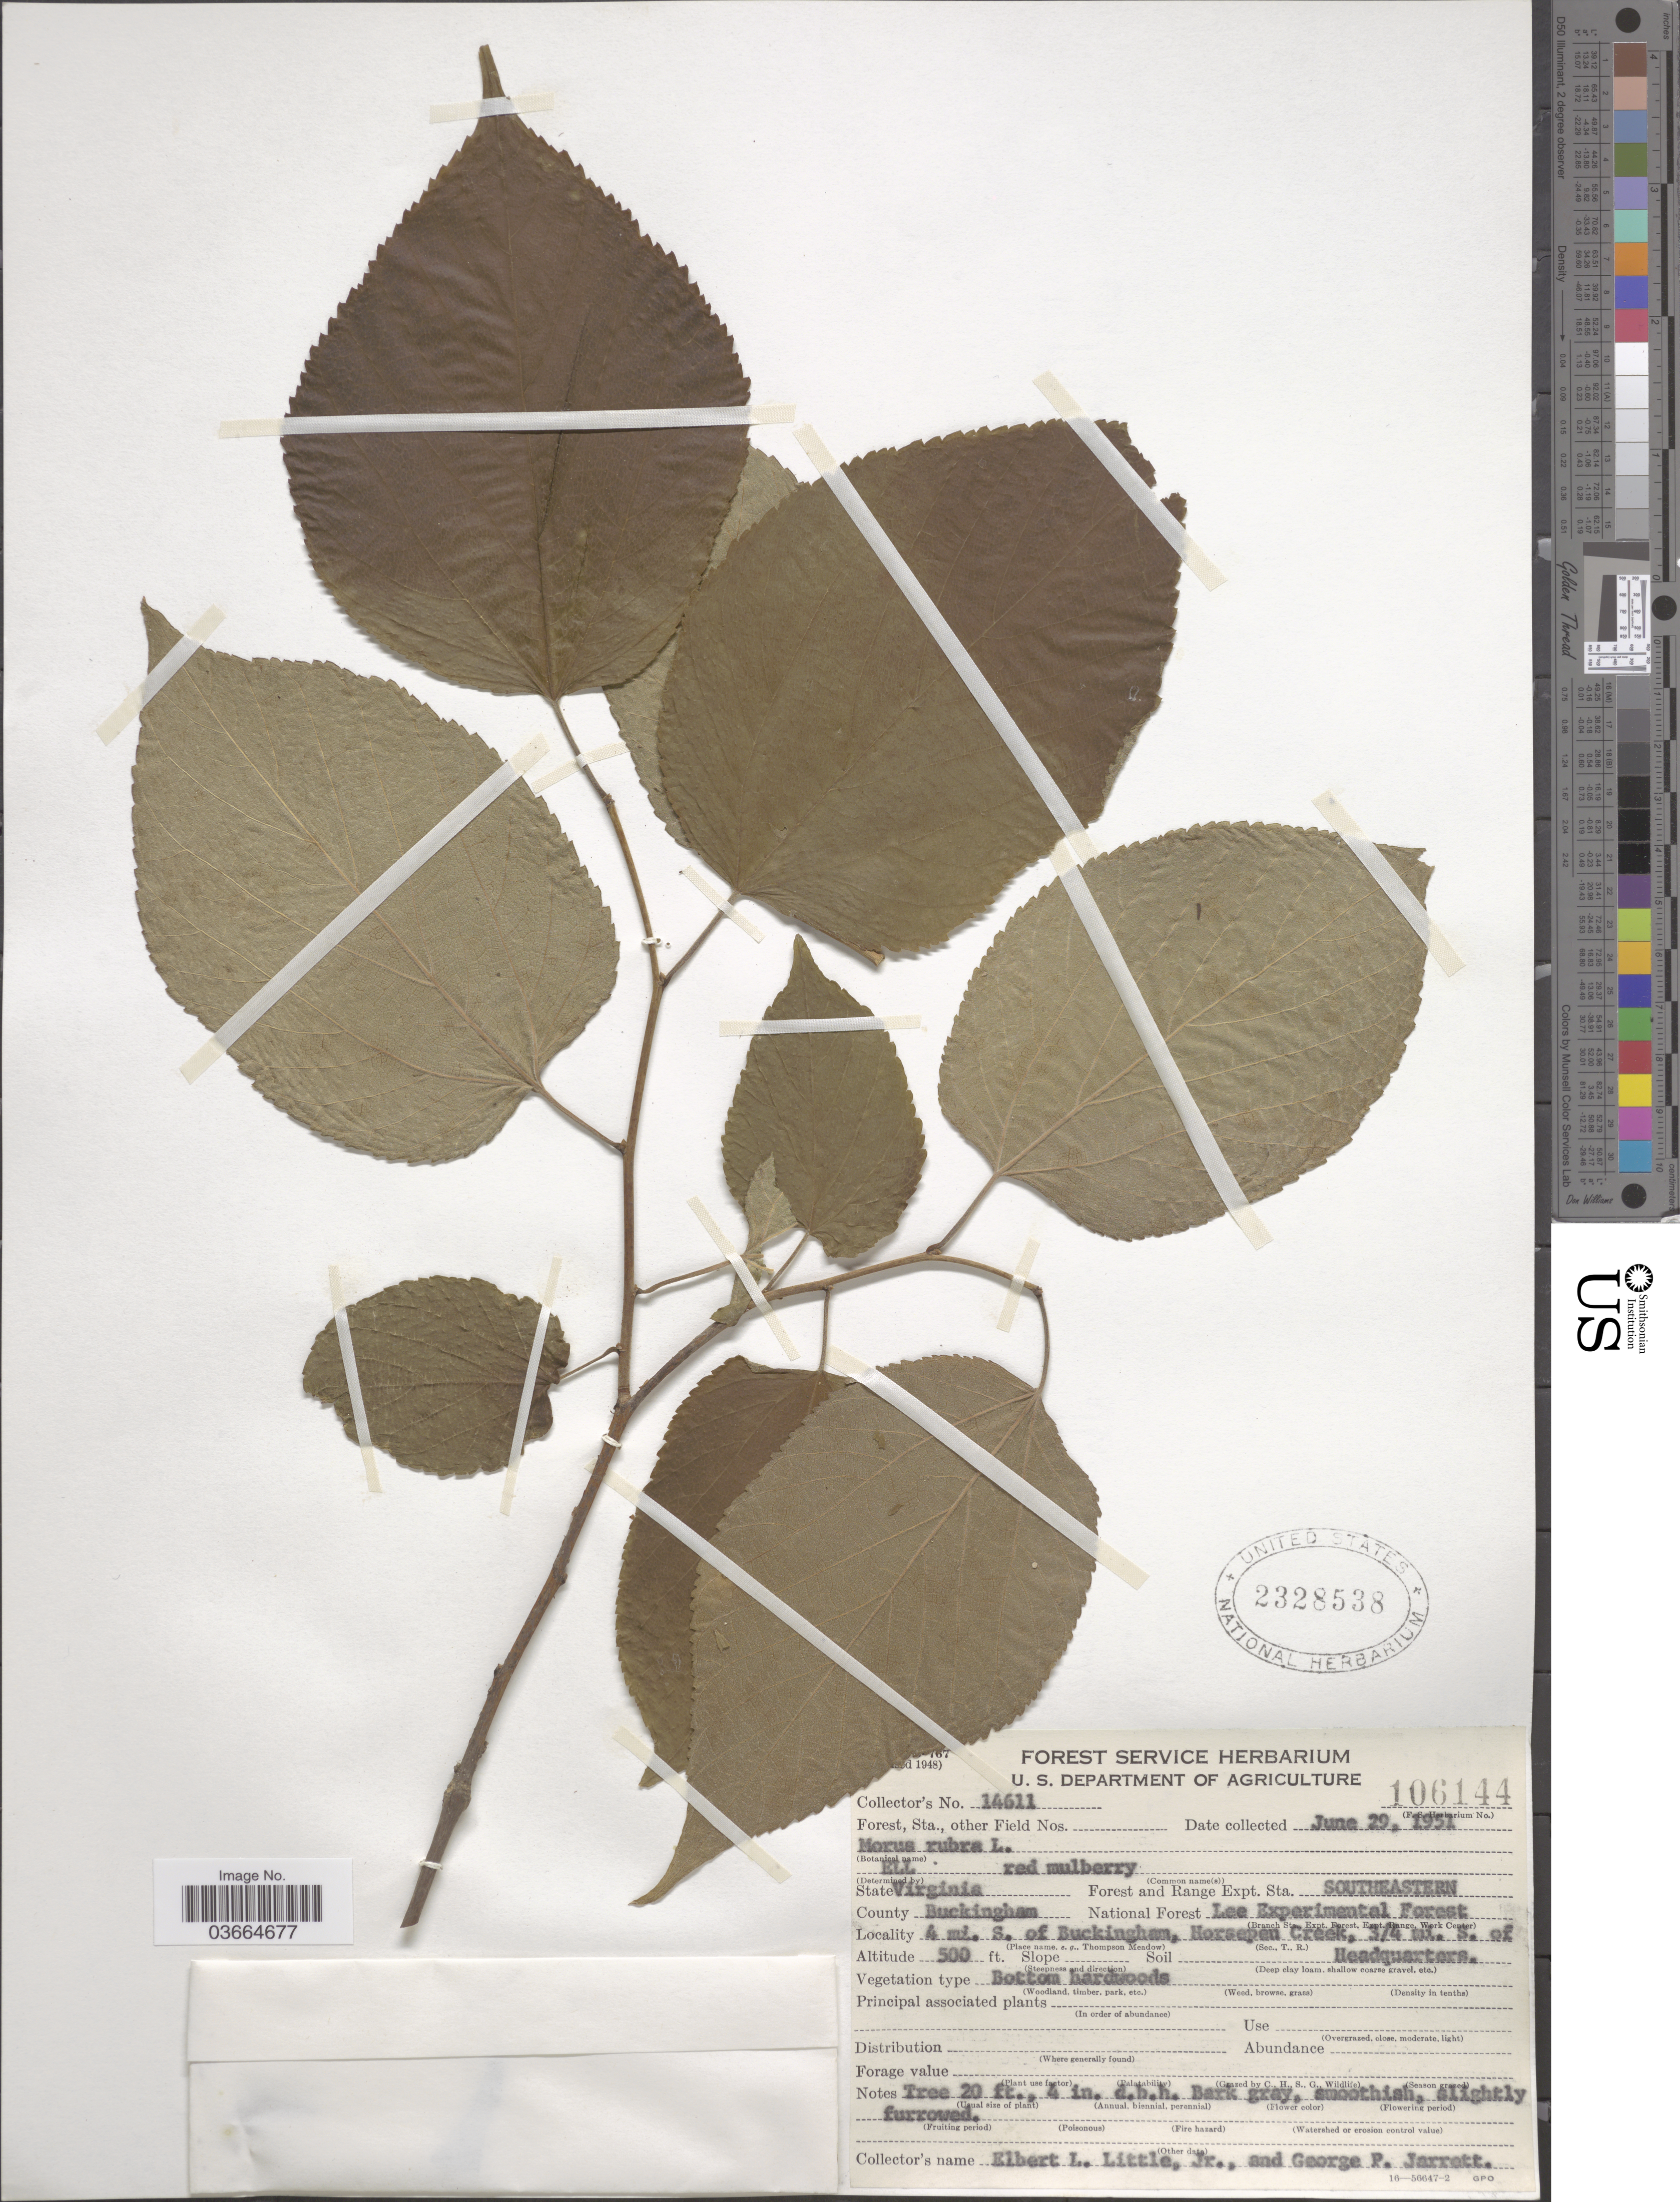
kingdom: Plantae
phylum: Tracheophyta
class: Magnoliopsida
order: Rosales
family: Moraceae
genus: Morus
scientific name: Morus rubra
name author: L.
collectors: E. L. Little & G. Jarrett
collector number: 14611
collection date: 1951-06-29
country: United States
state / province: Virginia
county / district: Buckingham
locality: Forest and Range Expt. Sta. Southeastern. County Buckingham. National Forest Lee Experimental Forest. 4 mi. S. of Buckingham, Horsepen Creek, ¾ mi. S. of Headquarters.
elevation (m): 152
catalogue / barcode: US 2328538